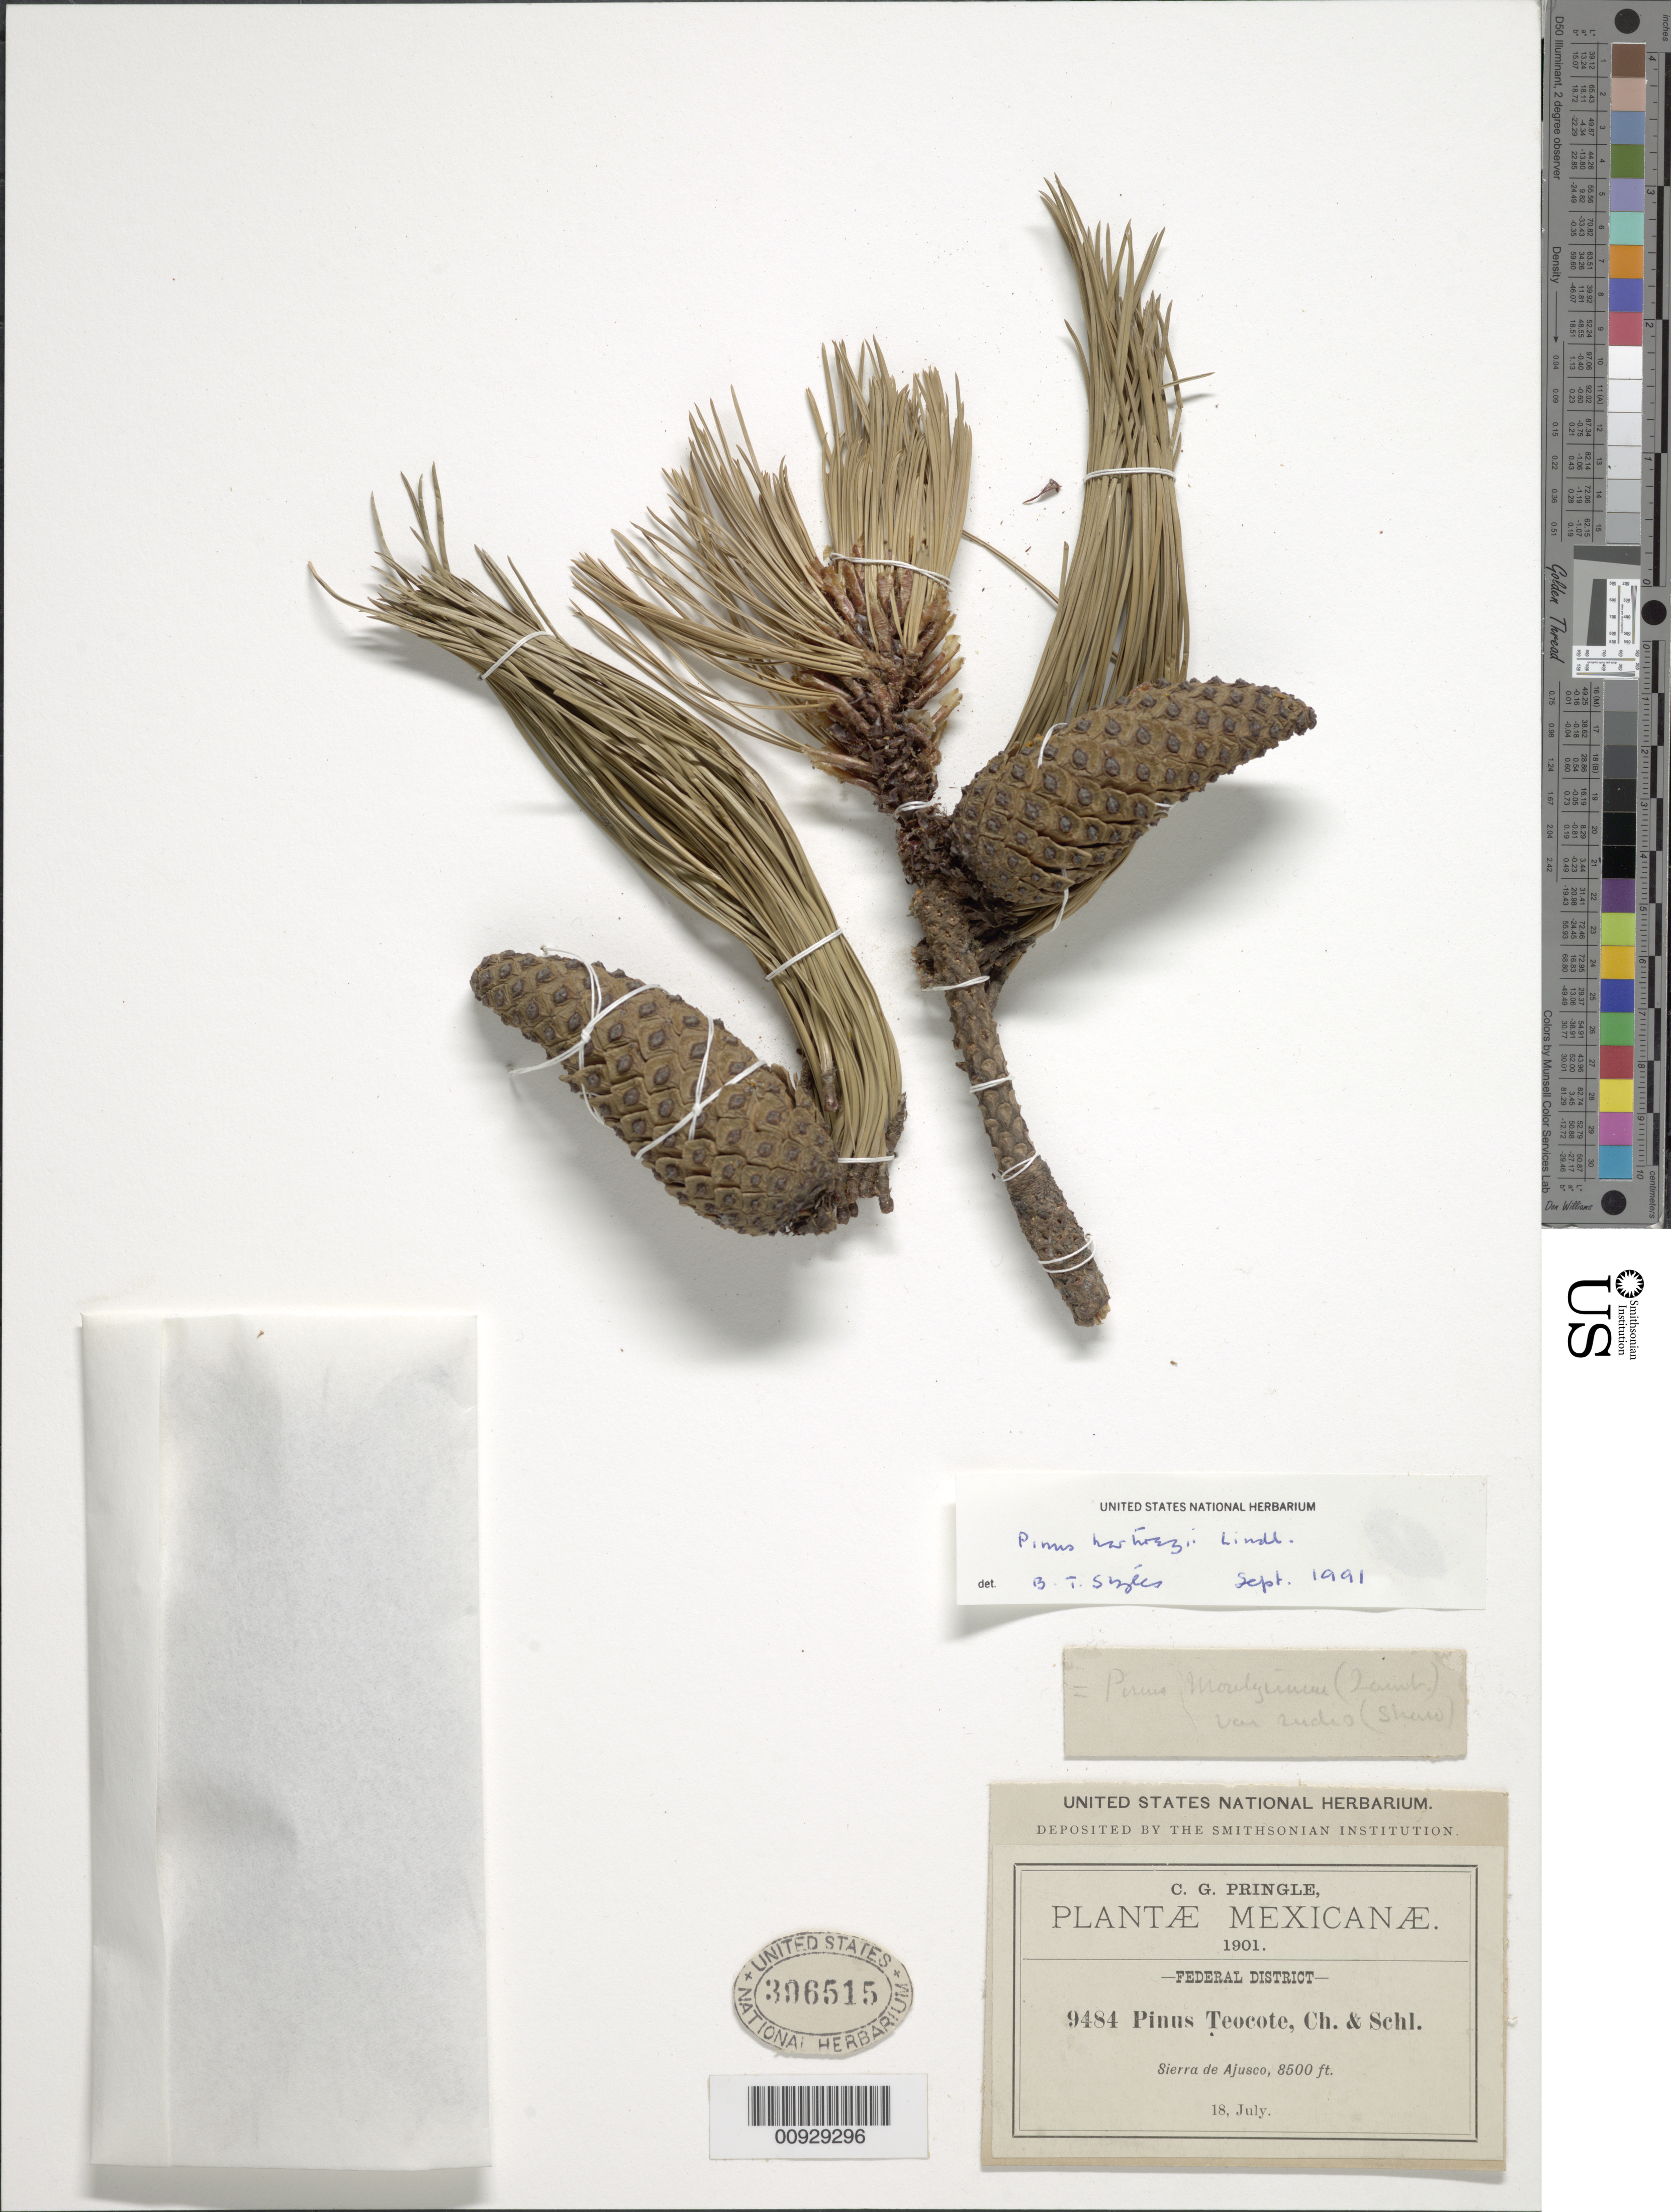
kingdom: Plantae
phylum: Tracheophyta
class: Pinopsida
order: Pinales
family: Pinaceae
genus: Pinus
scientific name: Pinus hartwegii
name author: Lindl.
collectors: C. G. Pringle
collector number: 9484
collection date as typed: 18 Jul 1901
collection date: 1901-07-18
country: Mexico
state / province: Distrito Federal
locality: Sierra de Ajusco.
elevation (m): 2591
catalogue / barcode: US 396515